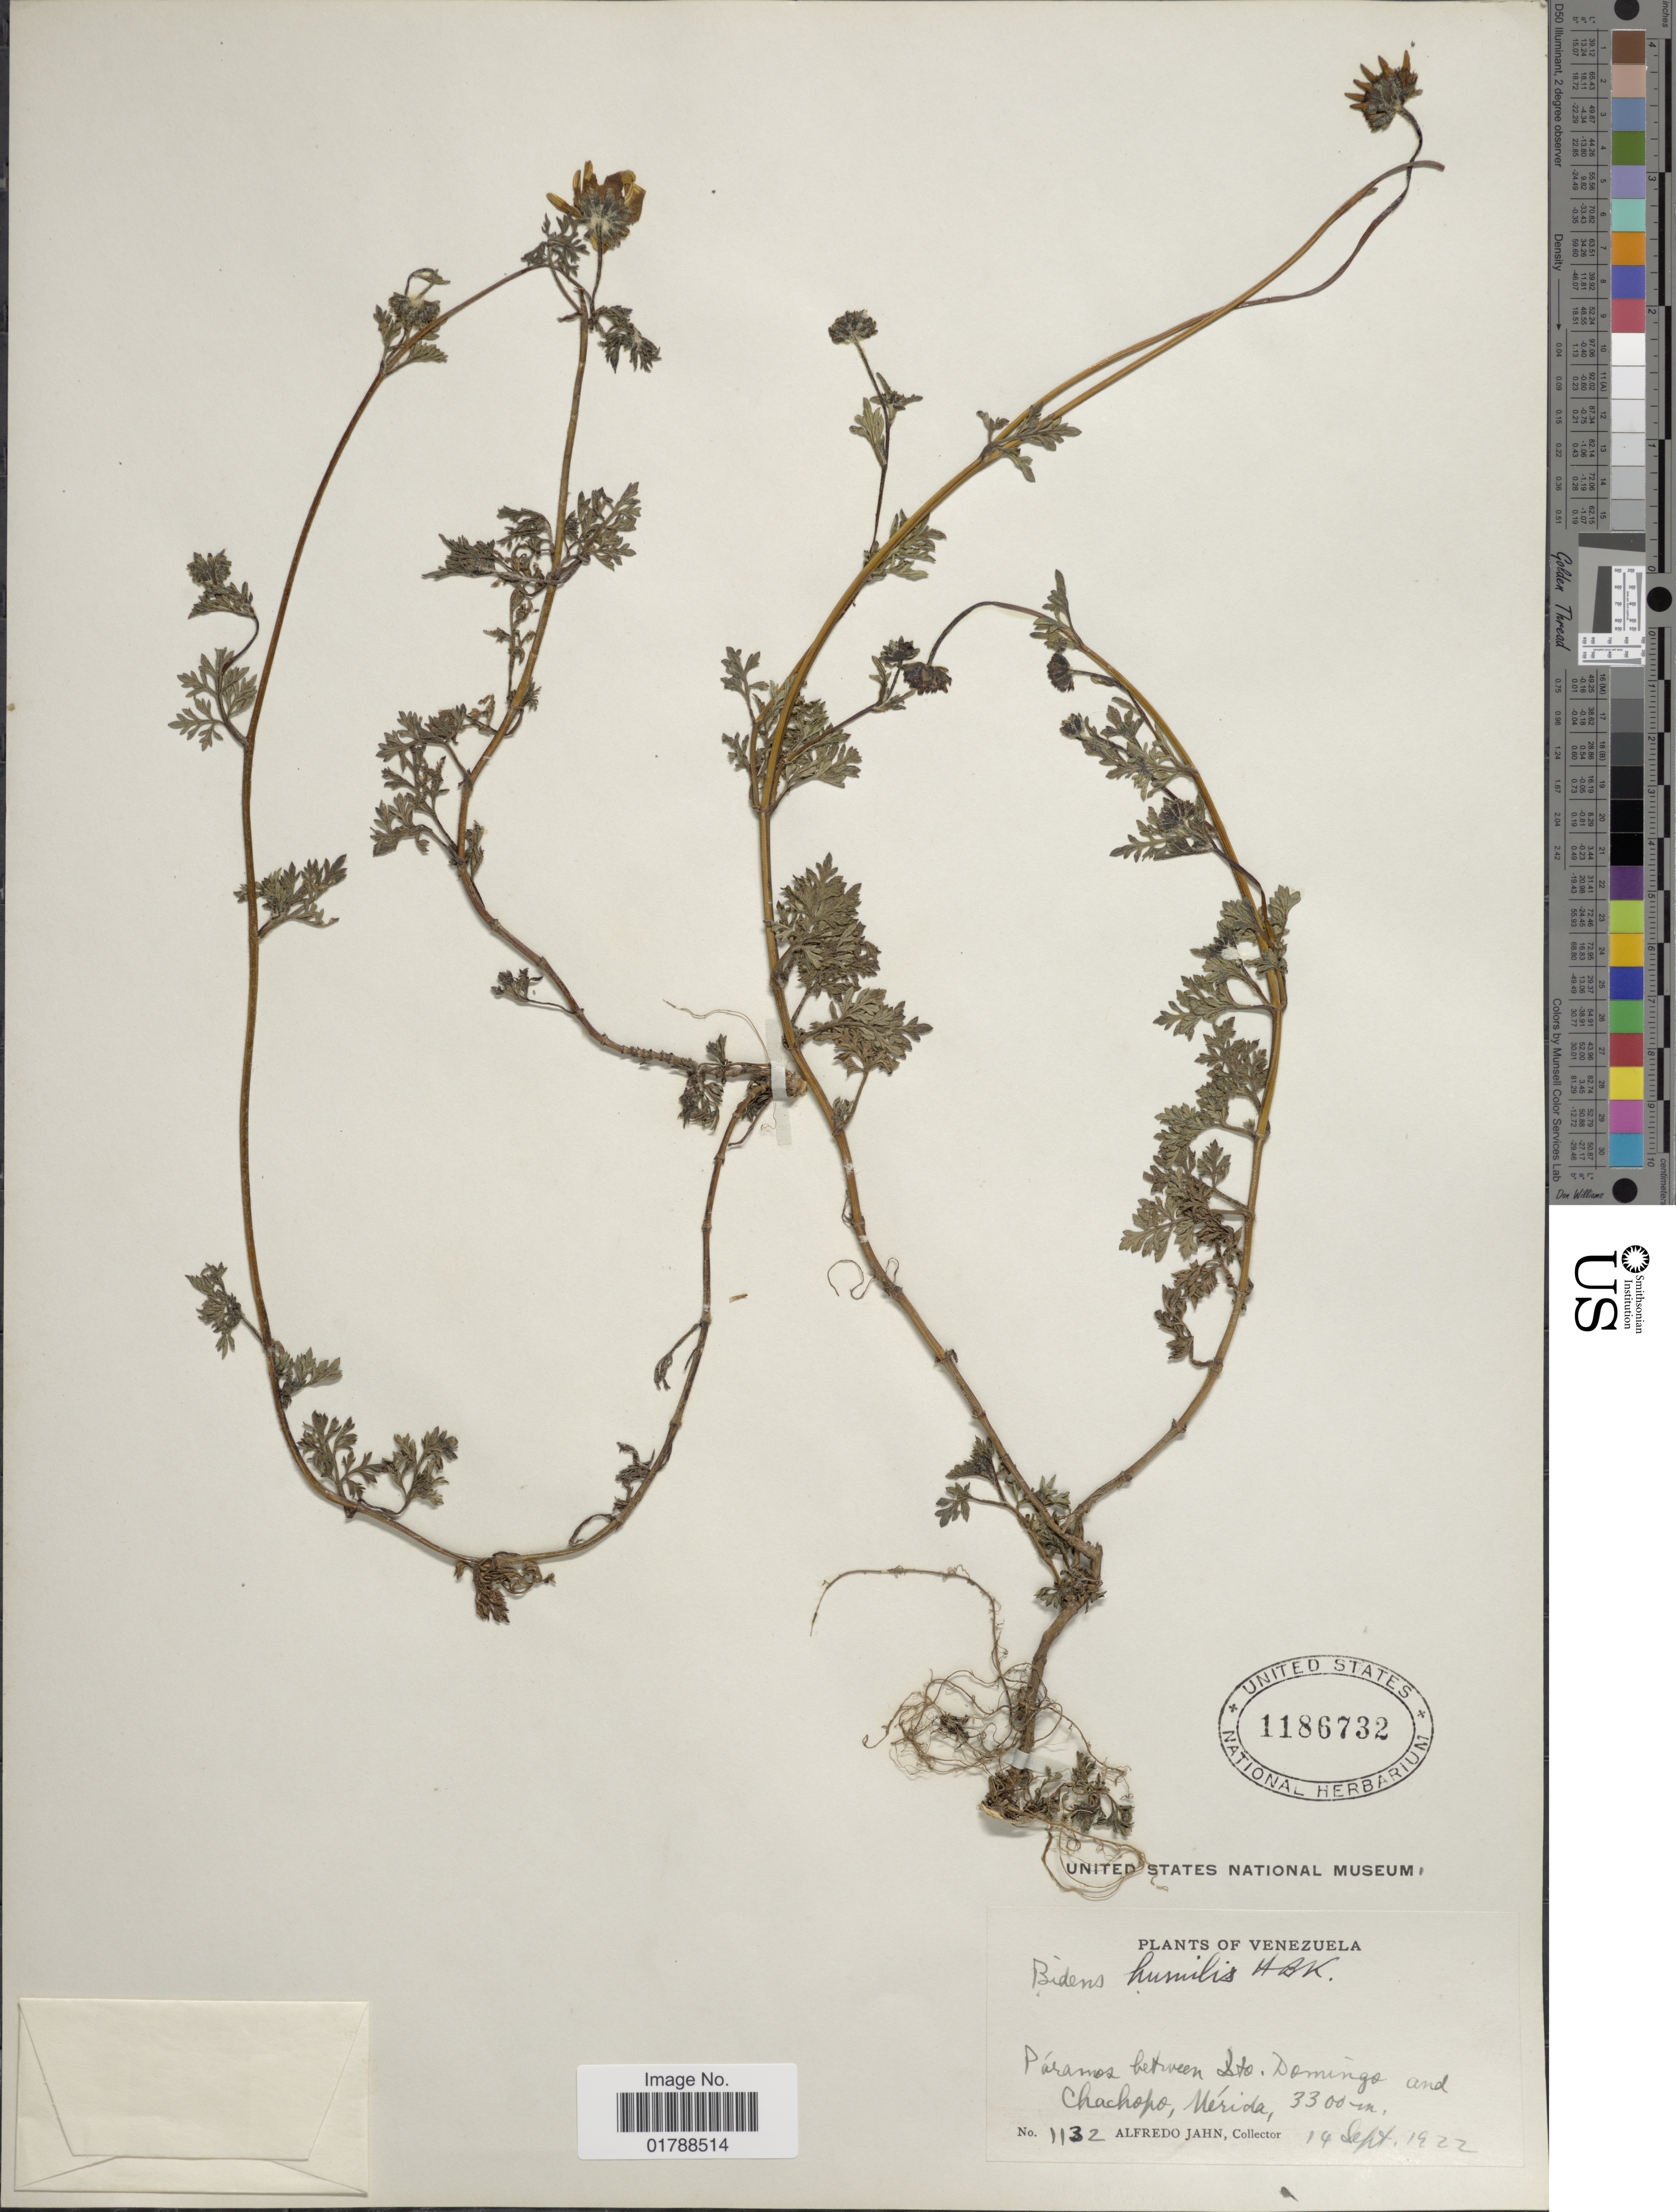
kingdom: Plantae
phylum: Tracheophyta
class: Magnoliopsida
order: Asterales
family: Asteraceae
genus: Bidens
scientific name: Bidens humilis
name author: Kunth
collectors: A. Jahn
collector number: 1132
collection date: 1922-09-14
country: Venezuela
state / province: Mérida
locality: Páramos between Sto. Domingo and Chachopo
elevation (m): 3300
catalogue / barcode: US 1186732